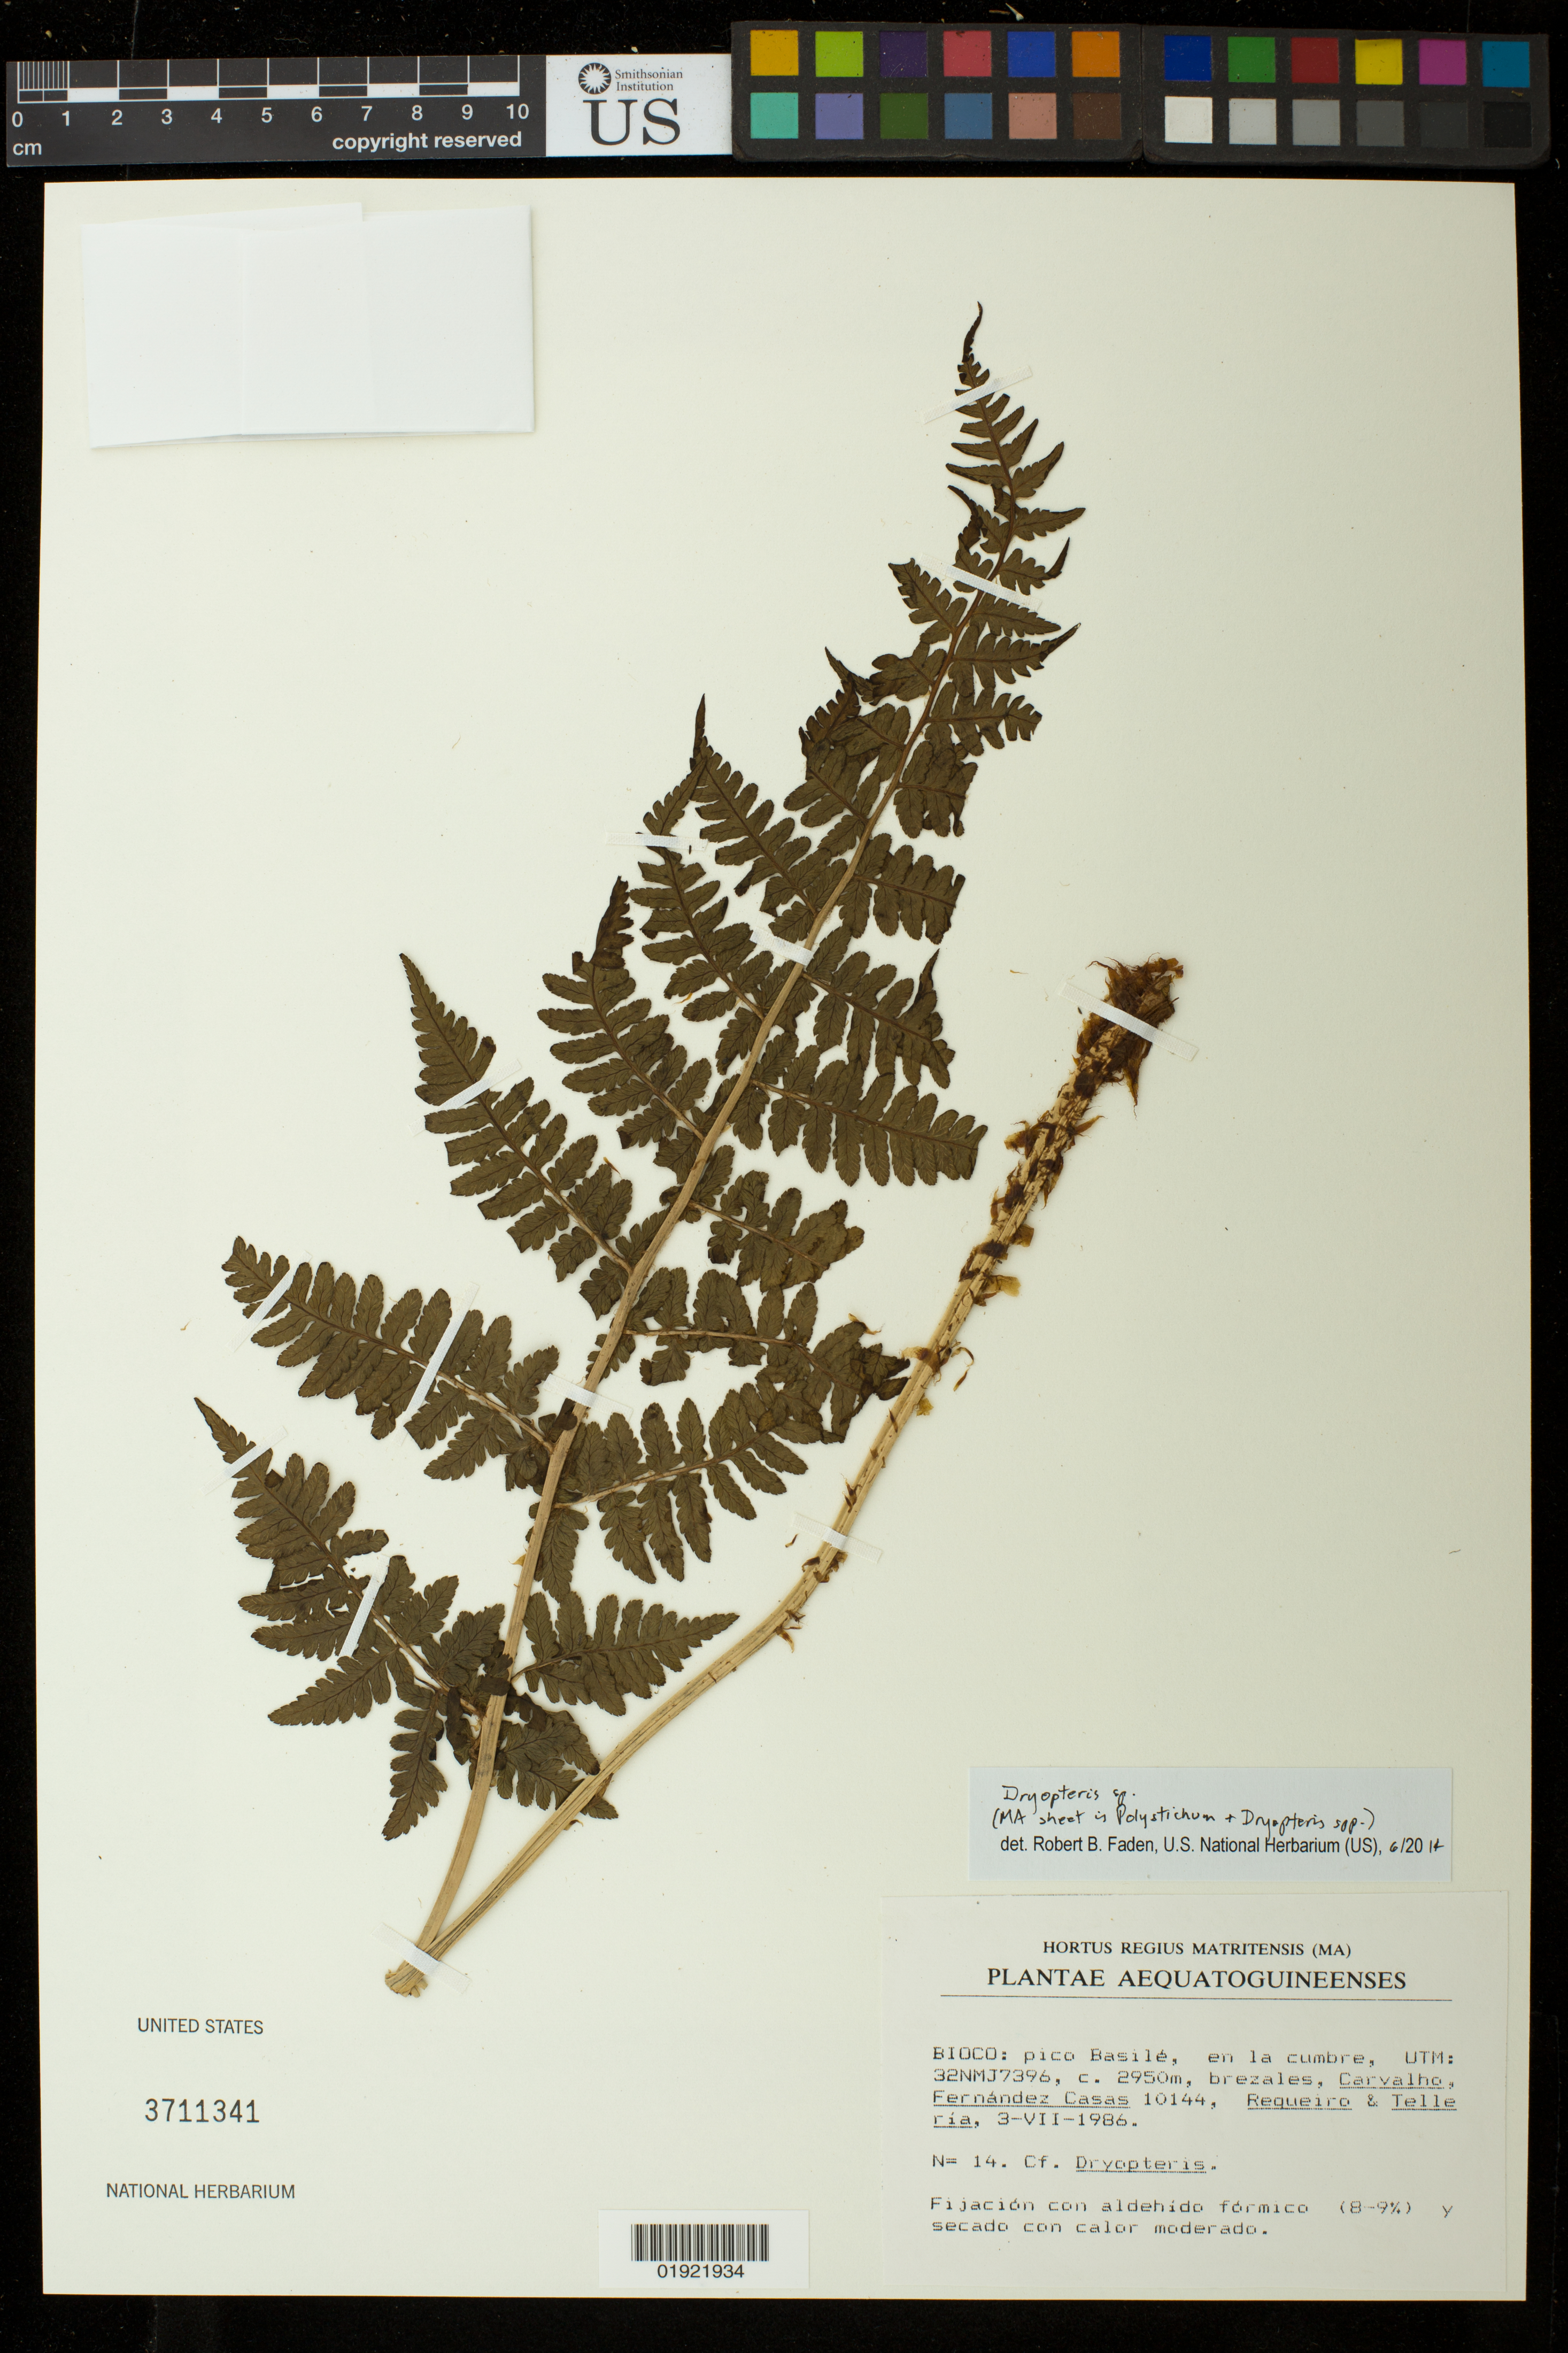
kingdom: Plantae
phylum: Tracheophyta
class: Polypodiopsida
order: Polypodiales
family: Dryopteridaceae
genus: Dryopteris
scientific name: Dryopteris sp.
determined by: Faden, Robert B., (US), Smithsonian Institution - National Museum of Natural History (UNITED STATES)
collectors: Carvalho, --, F. Casas, Requeiro, -- & -. Telleria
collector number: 10144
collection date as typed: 3-VII-1986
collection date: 1986-07-03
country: Equatorial Guinea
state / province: Bioko Norte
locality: pico Basile, en la cumbre, UTM: 32NMJ7396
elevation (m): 2950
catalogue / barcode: US 3711341